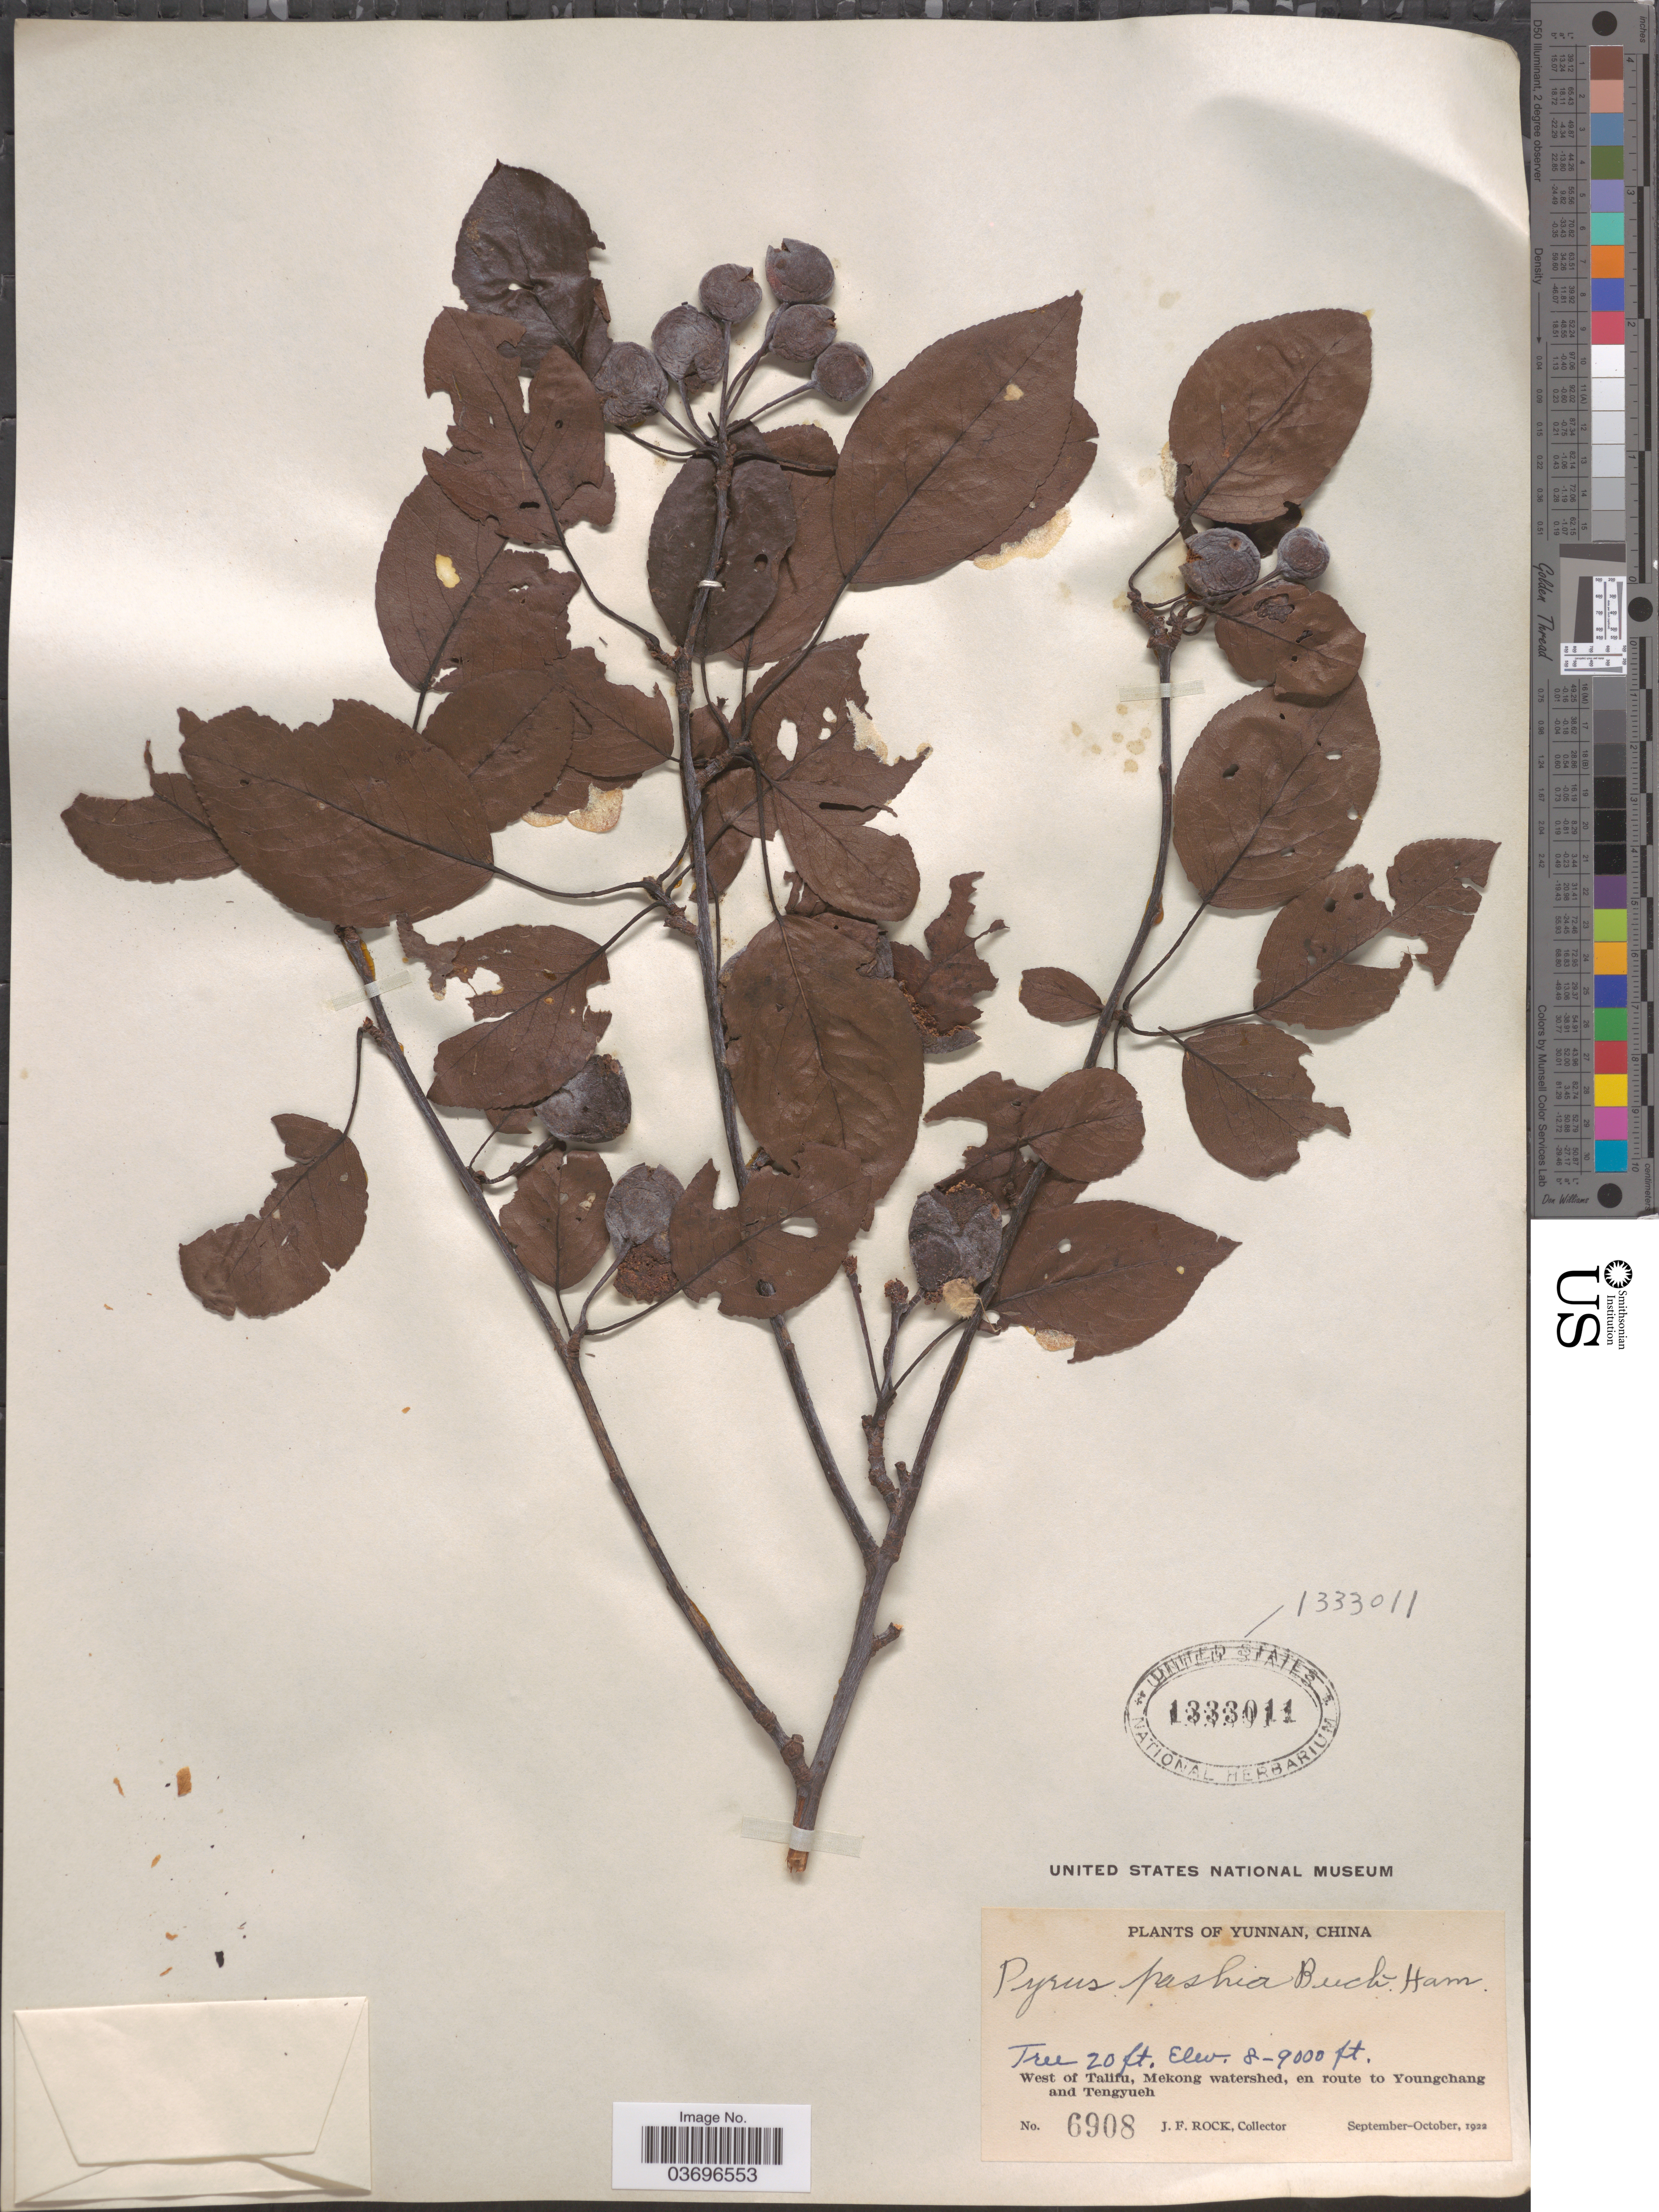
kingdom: Plantae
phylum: Tracheophyta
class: Magnoliopsida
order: Rosales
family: Rosaceae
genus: Pyrus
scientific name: Pyrus pashia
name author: Buch.-Ham. ex D. Don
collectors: J. Rock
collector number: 6908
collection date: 1922-09/1922-10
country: China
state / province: Yunnan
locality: West of Talifu, Mekong watershed, en route to Youngchang and Tengyueh.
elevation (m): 2438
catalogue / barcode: US 1333011